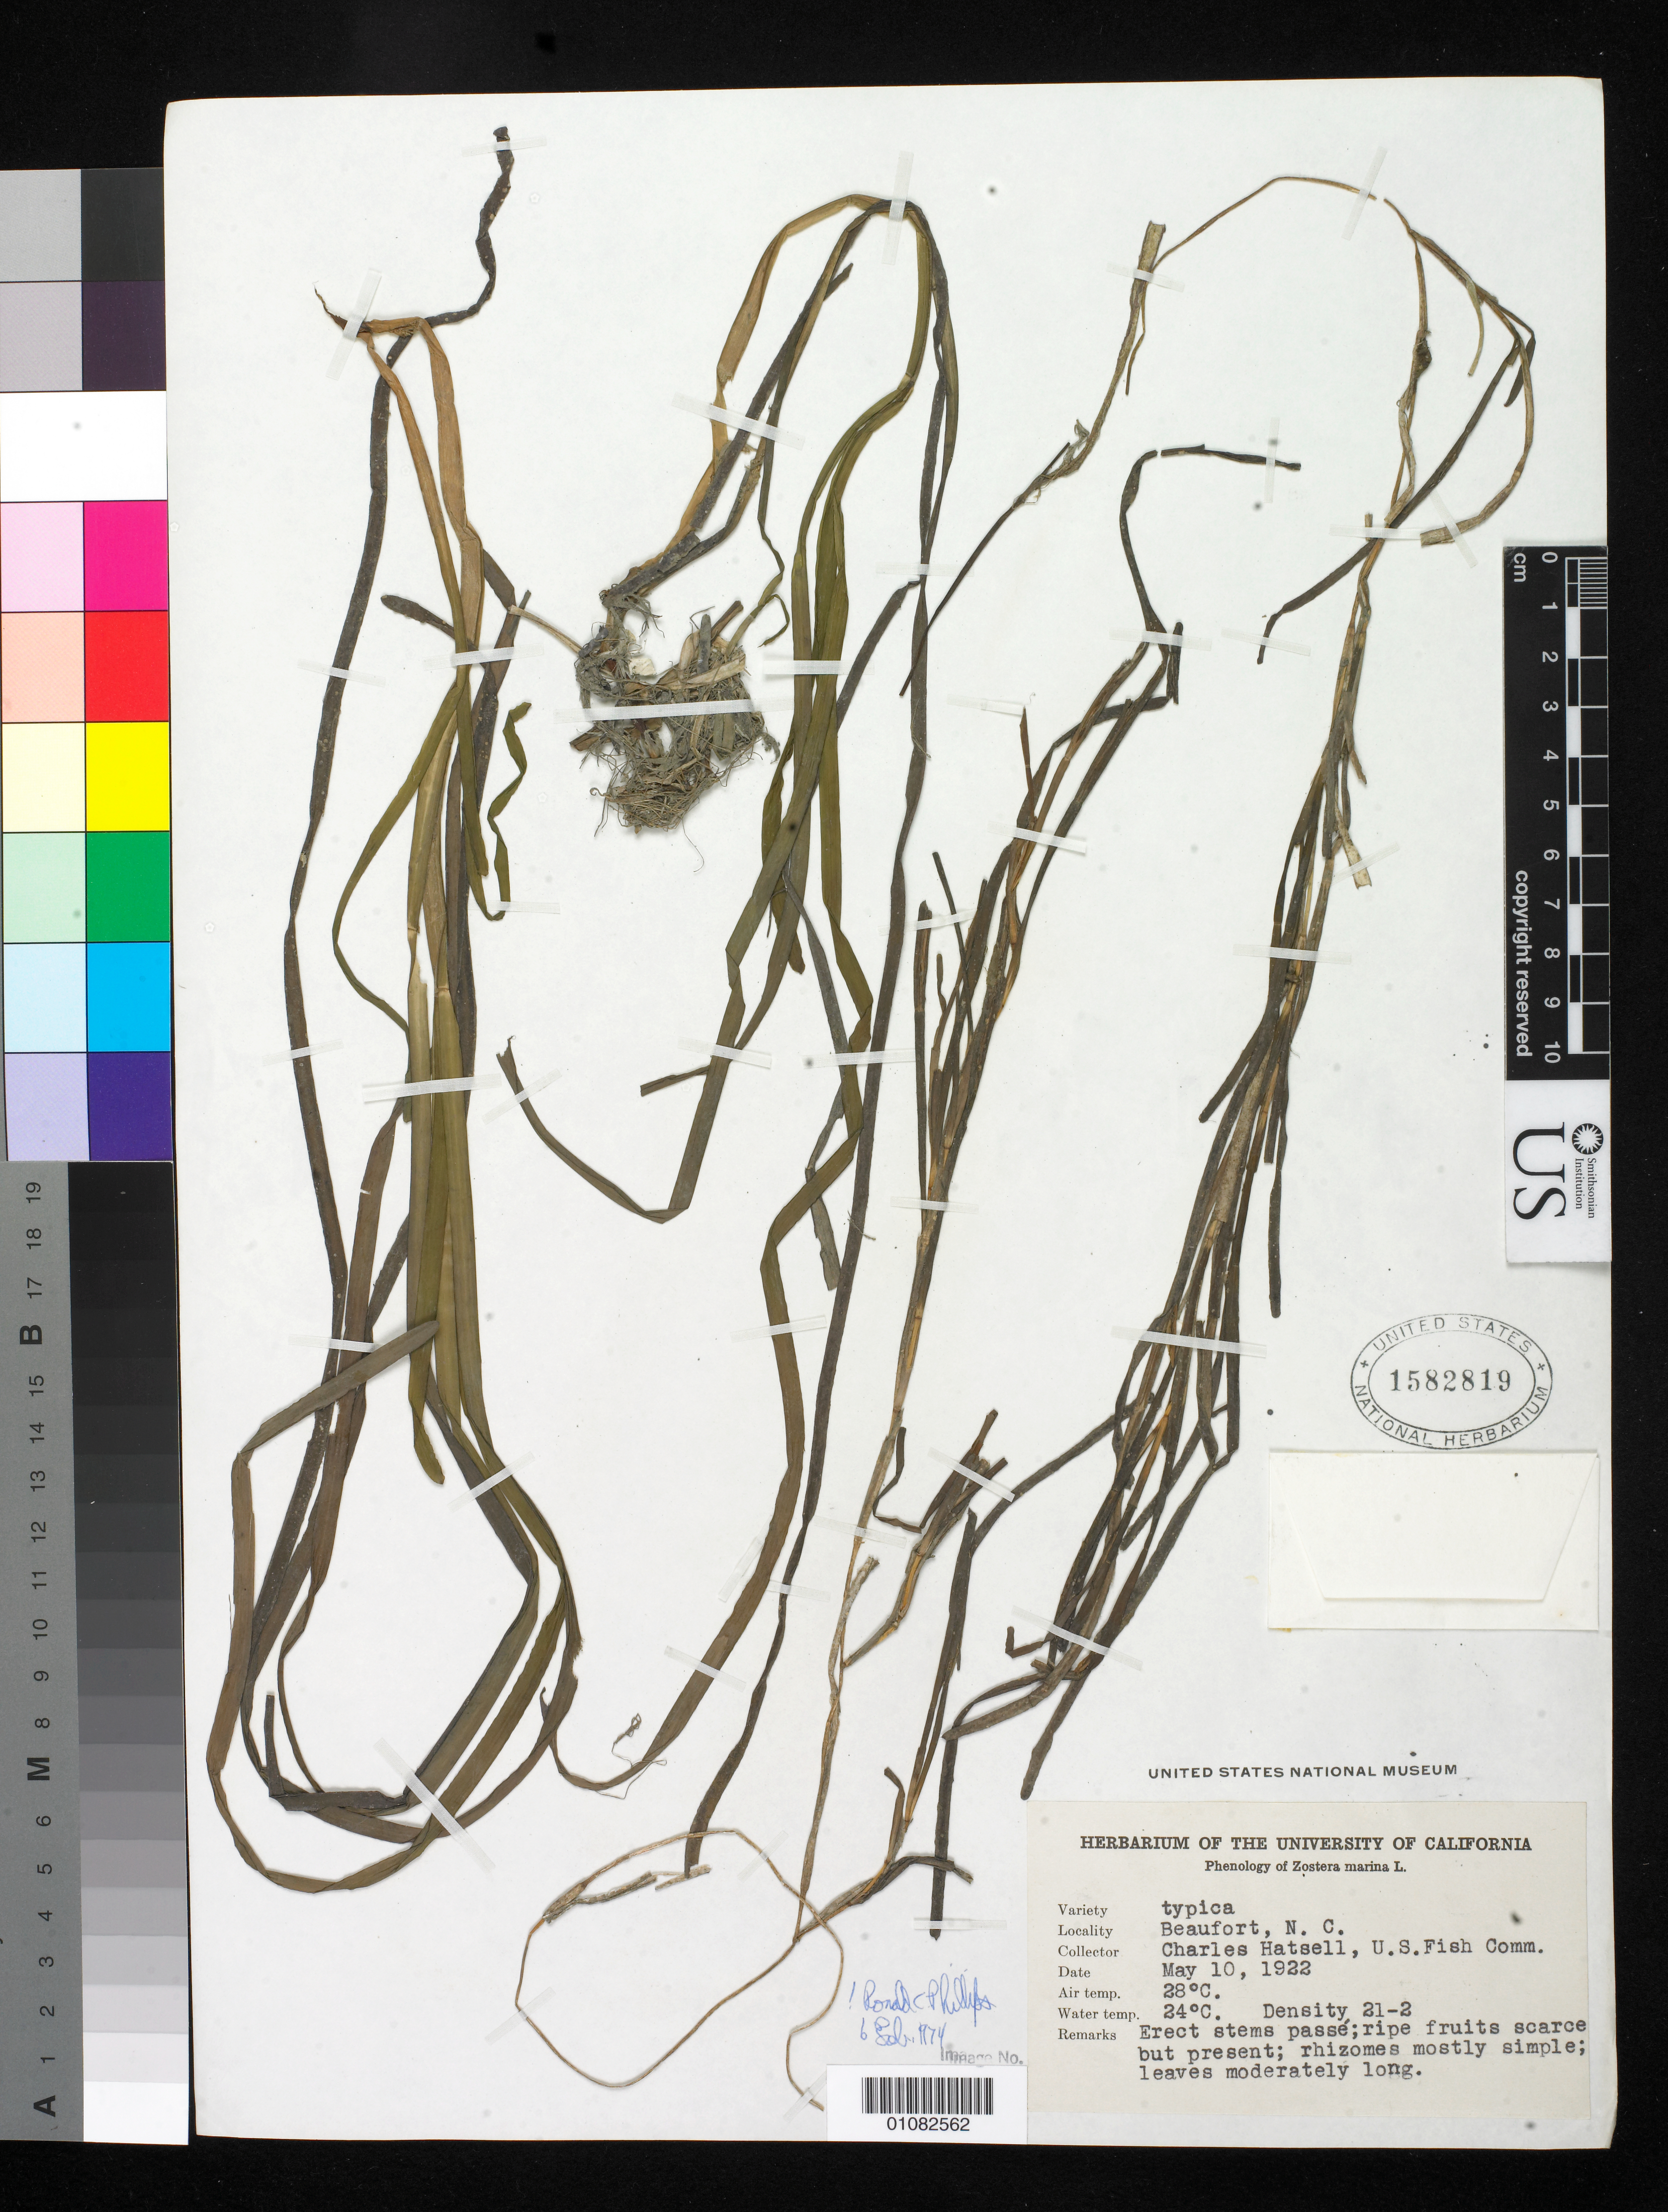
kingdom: Plantae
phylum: Tracheophyta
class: Liliopsida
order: Alismatales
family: Zosteraceae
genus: Zostera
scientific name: Zostera marina var. marina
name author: L.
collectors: C. Hatsell & U.S. Fish Commission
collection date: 1922-05-10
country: United States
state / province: North Carolina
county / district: Beaufort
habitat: air temp.: 28 degrees C; water temp.: 24 degrees C; salinity: density: 21-22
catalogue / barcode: US 1582819